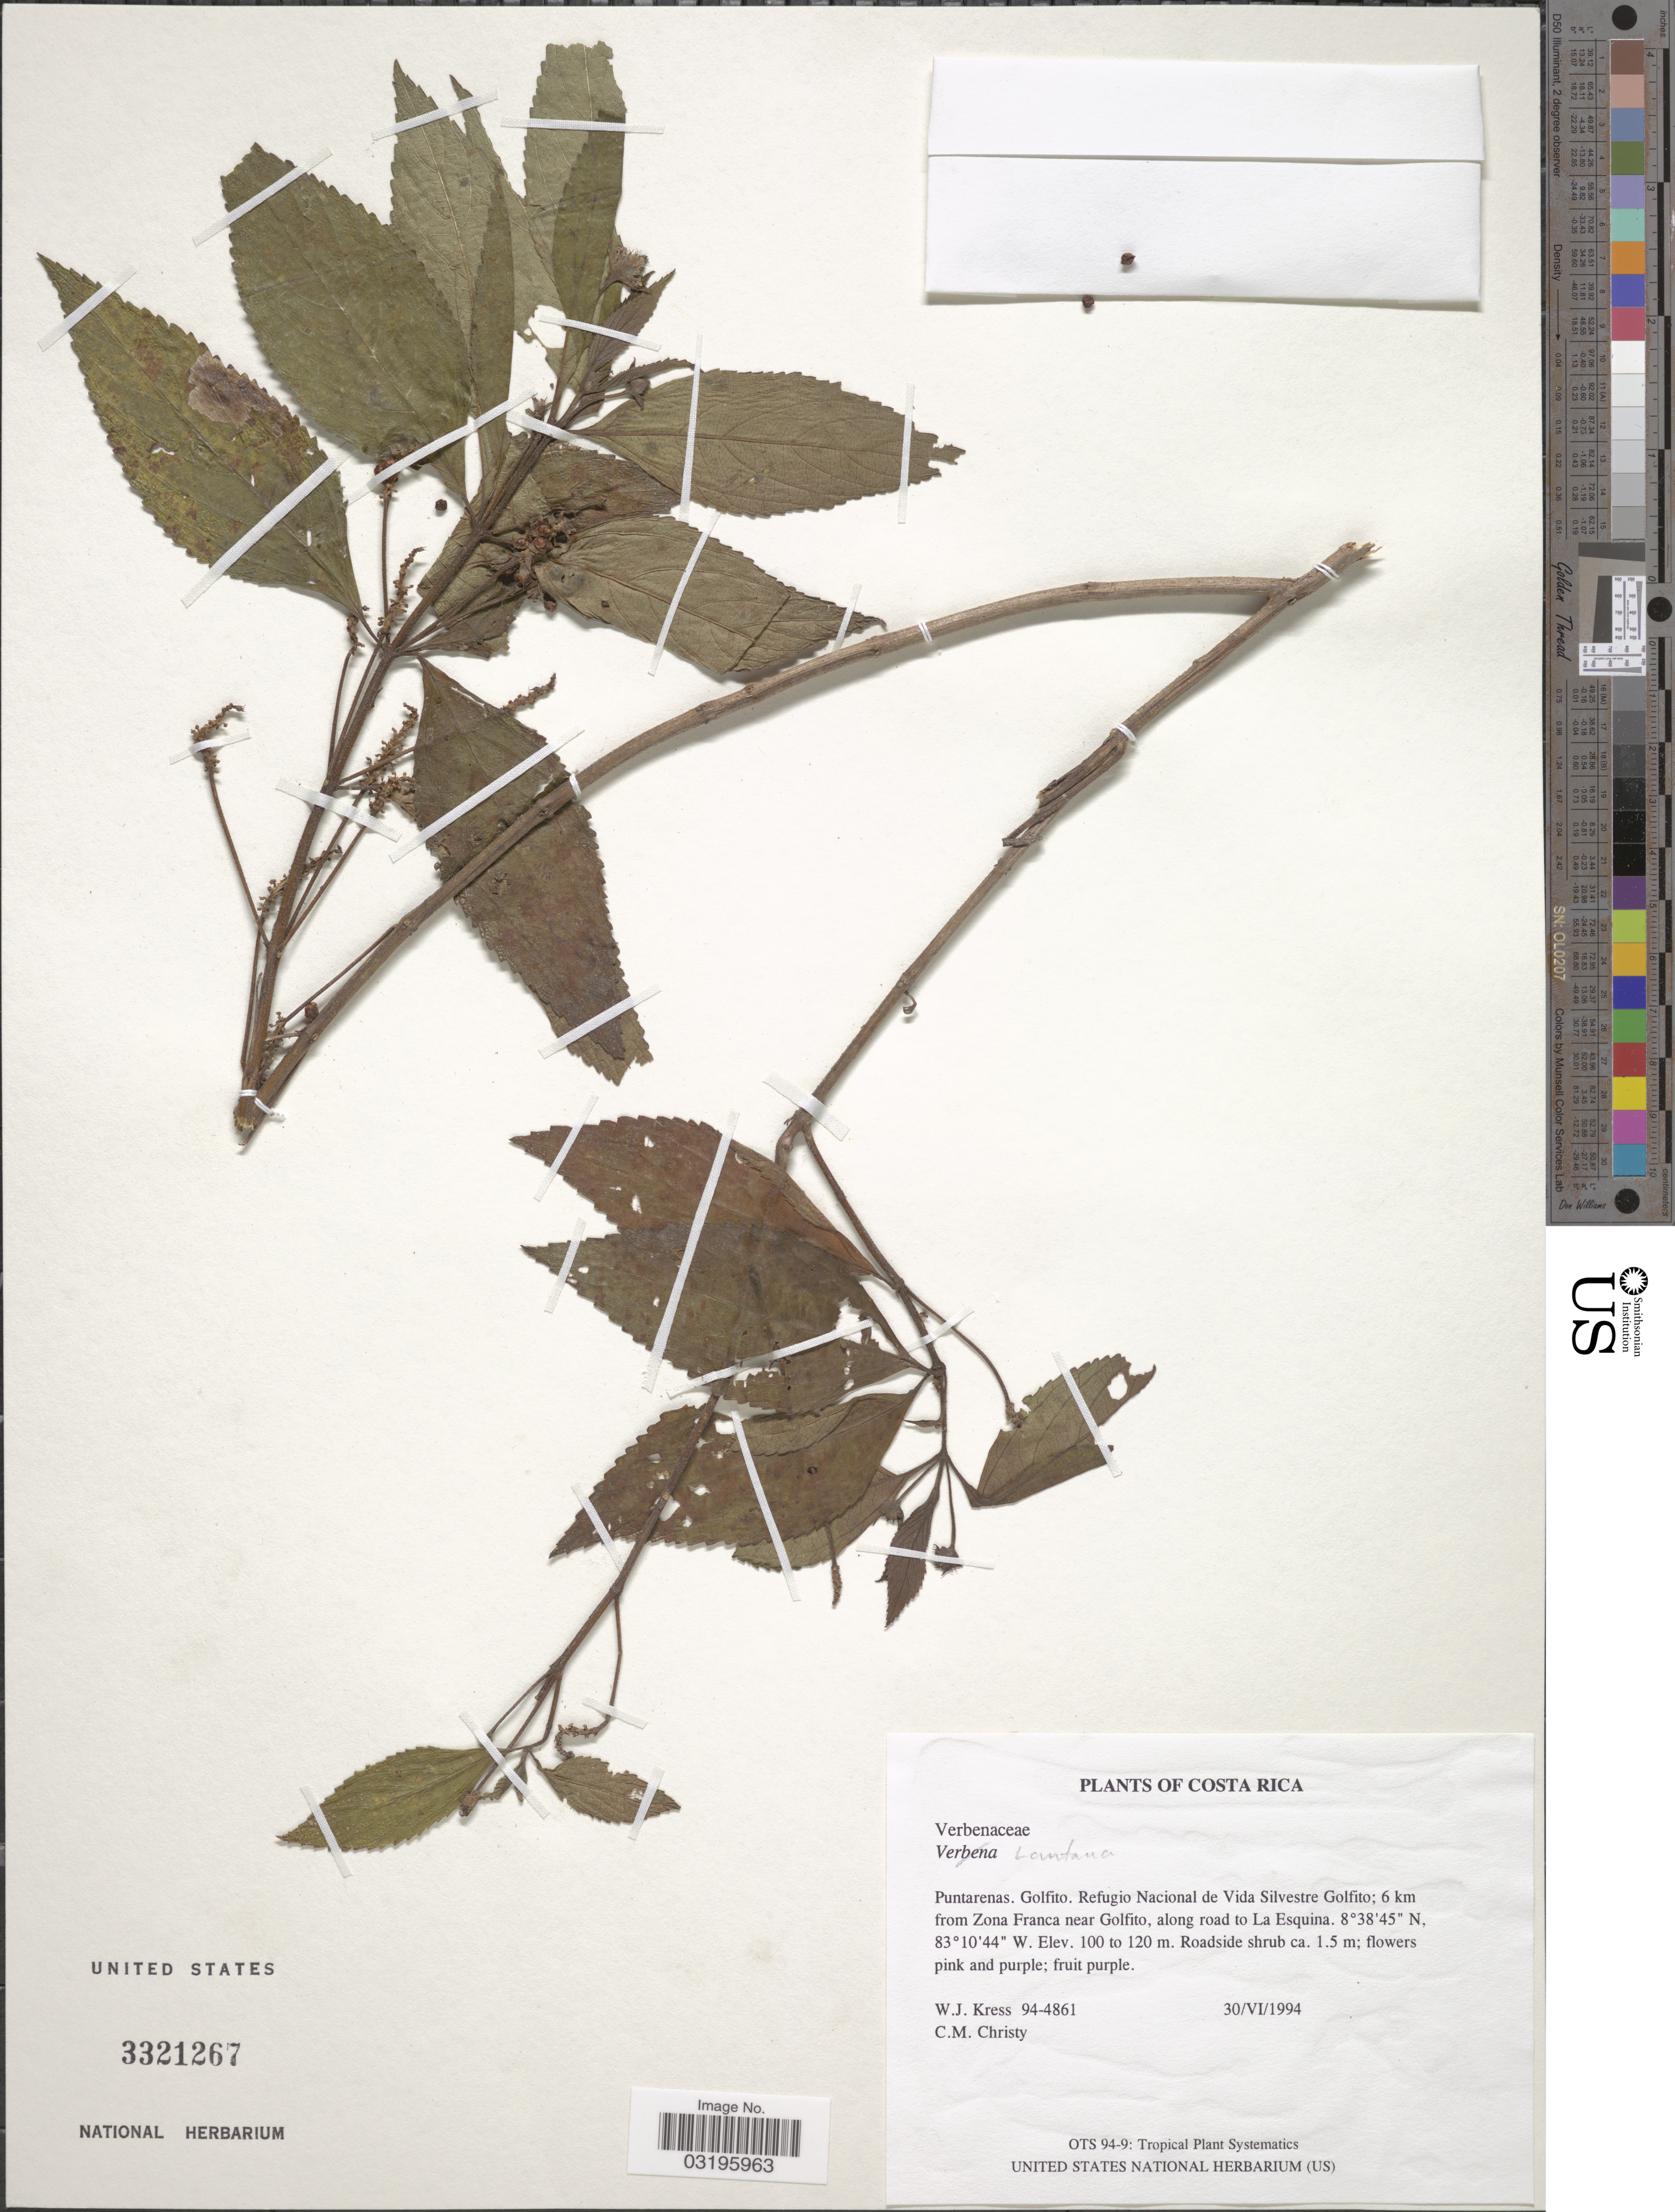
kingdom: Plantae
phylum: Tracheophyta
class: Magnoliopsida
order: Lamiales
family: Verbenaceae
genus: Lantana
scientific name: Lantana sp.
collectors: W. J. Kress & C. M. Christy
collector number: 94-4861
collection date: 1994-06-30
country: Costa Rica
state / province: Puntarenas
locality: Golfito. Refugio Nacional de Vida Silvestre Golfito; 6 km from Zona Franca near Golfito, along road to La Esquina.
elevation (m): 100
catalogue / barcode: US 3321267